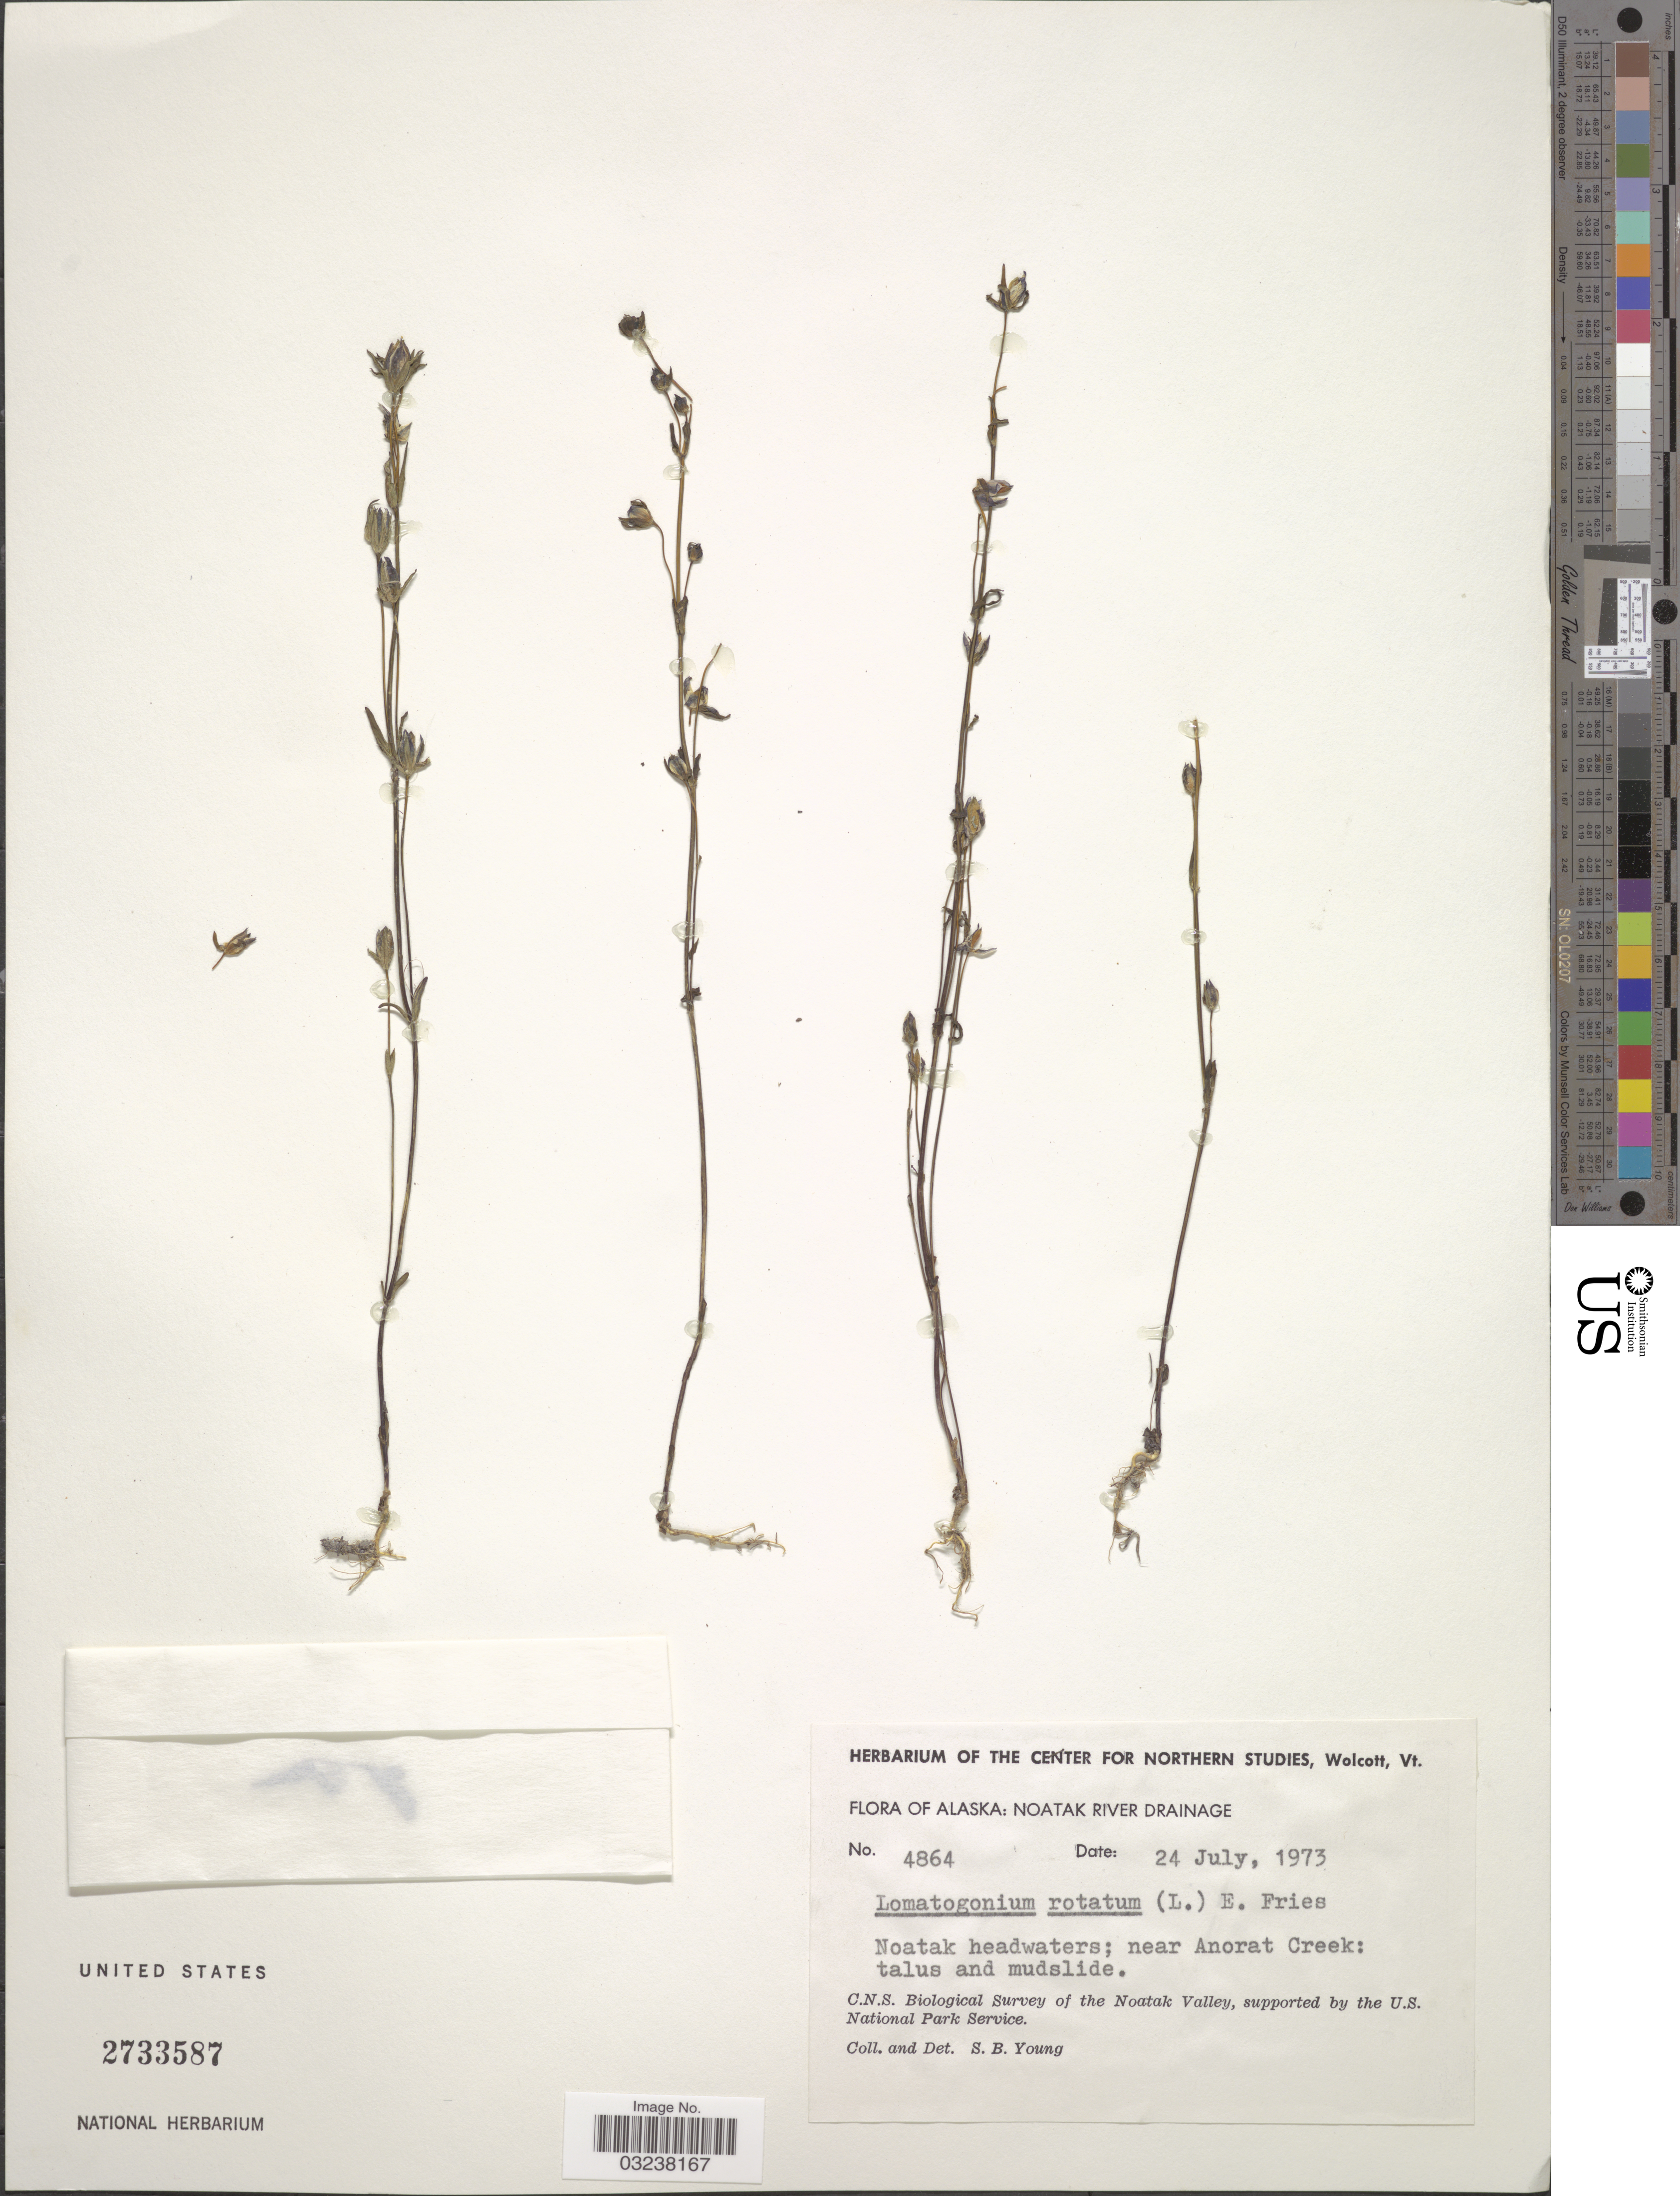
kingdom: Plantae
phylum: Tracheophyta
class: Magnoliopsida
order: Gentianales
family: Gentianaceae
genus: Lomatogonium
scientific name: Lomatogonium rotatum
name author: (L.) Fr.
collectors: S. Young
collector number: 4864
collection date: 1973-07-24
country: United States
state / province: Alaska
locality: Noatak River Drainage. Noatak headwaters; near Anorat Creek.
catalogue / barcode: US 2733587